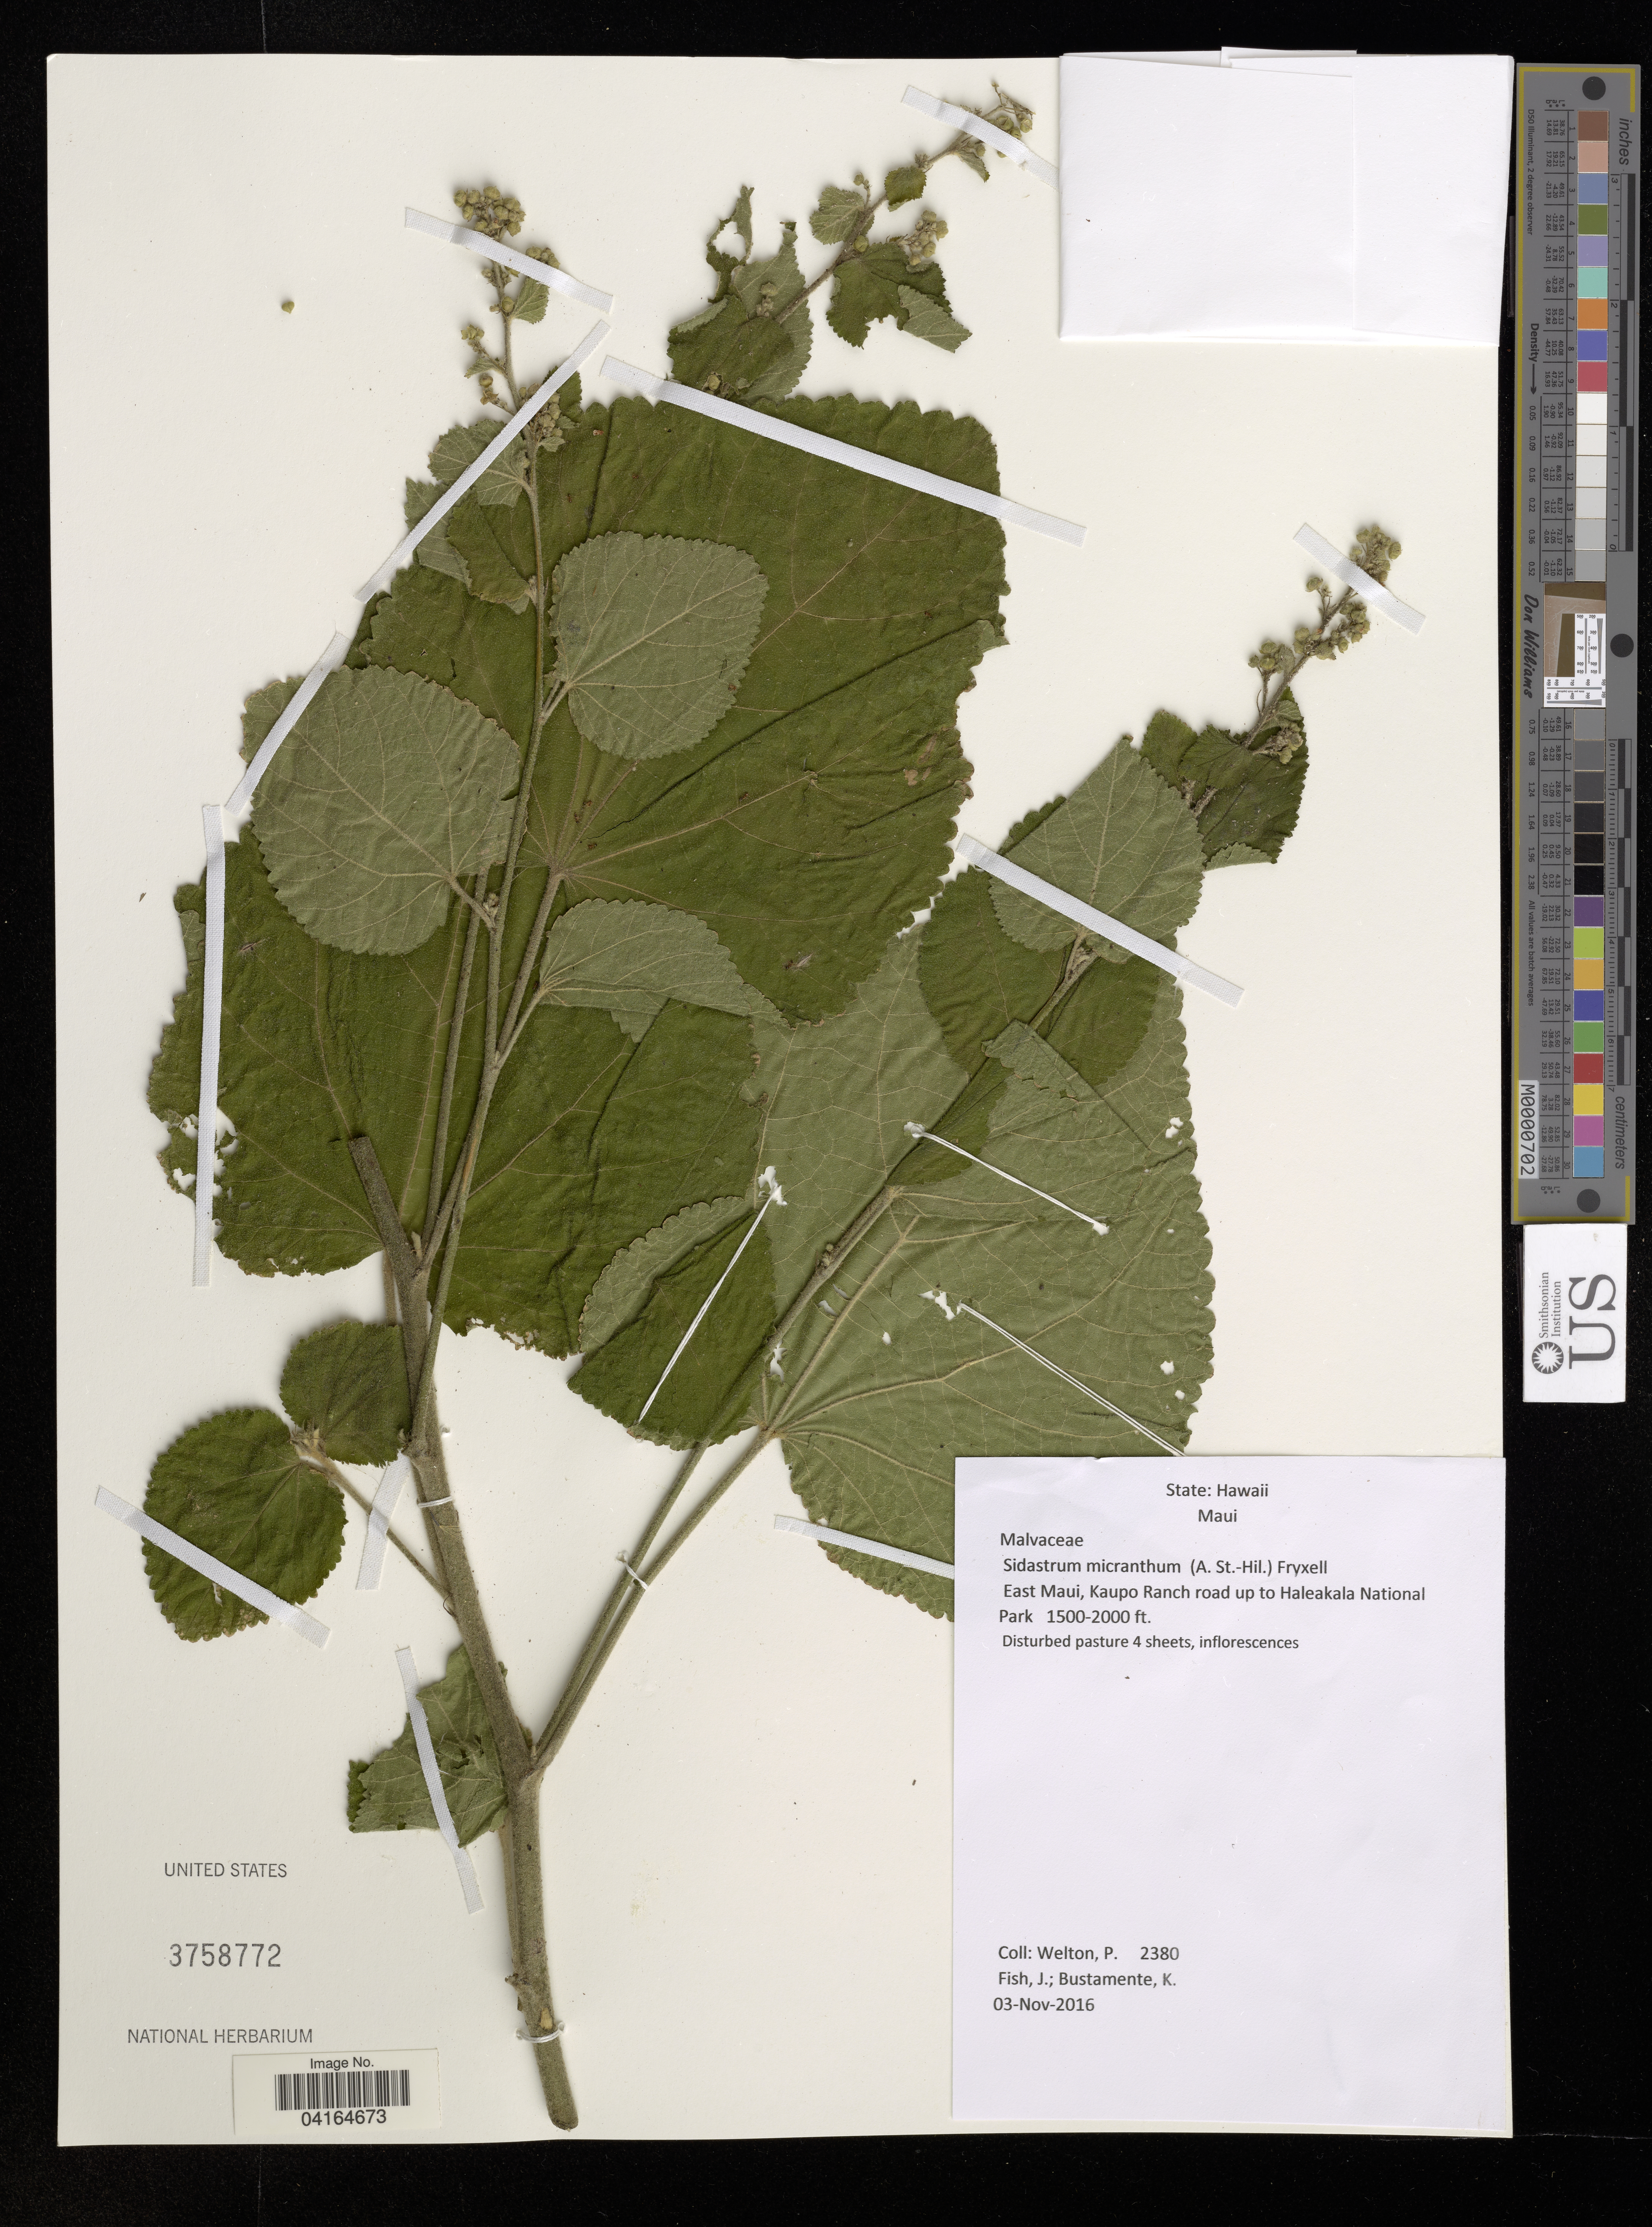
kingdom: Plantae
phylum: Tracheophyta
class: Magnoliopsida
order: Malvales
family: Malvaceae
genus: Sidastrum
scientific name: Sidastrum micranthum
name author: (A. St.-Hil.) Fryxell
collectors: P. Welton, J. Fish & K. M. Bustamente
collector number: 2380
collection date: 2016-11-03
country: United States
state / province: Hawaii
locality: Maui. East Maui, Kaupo Ranch road up to Haleakala National Park.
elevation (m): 457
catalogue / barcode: US 3758772